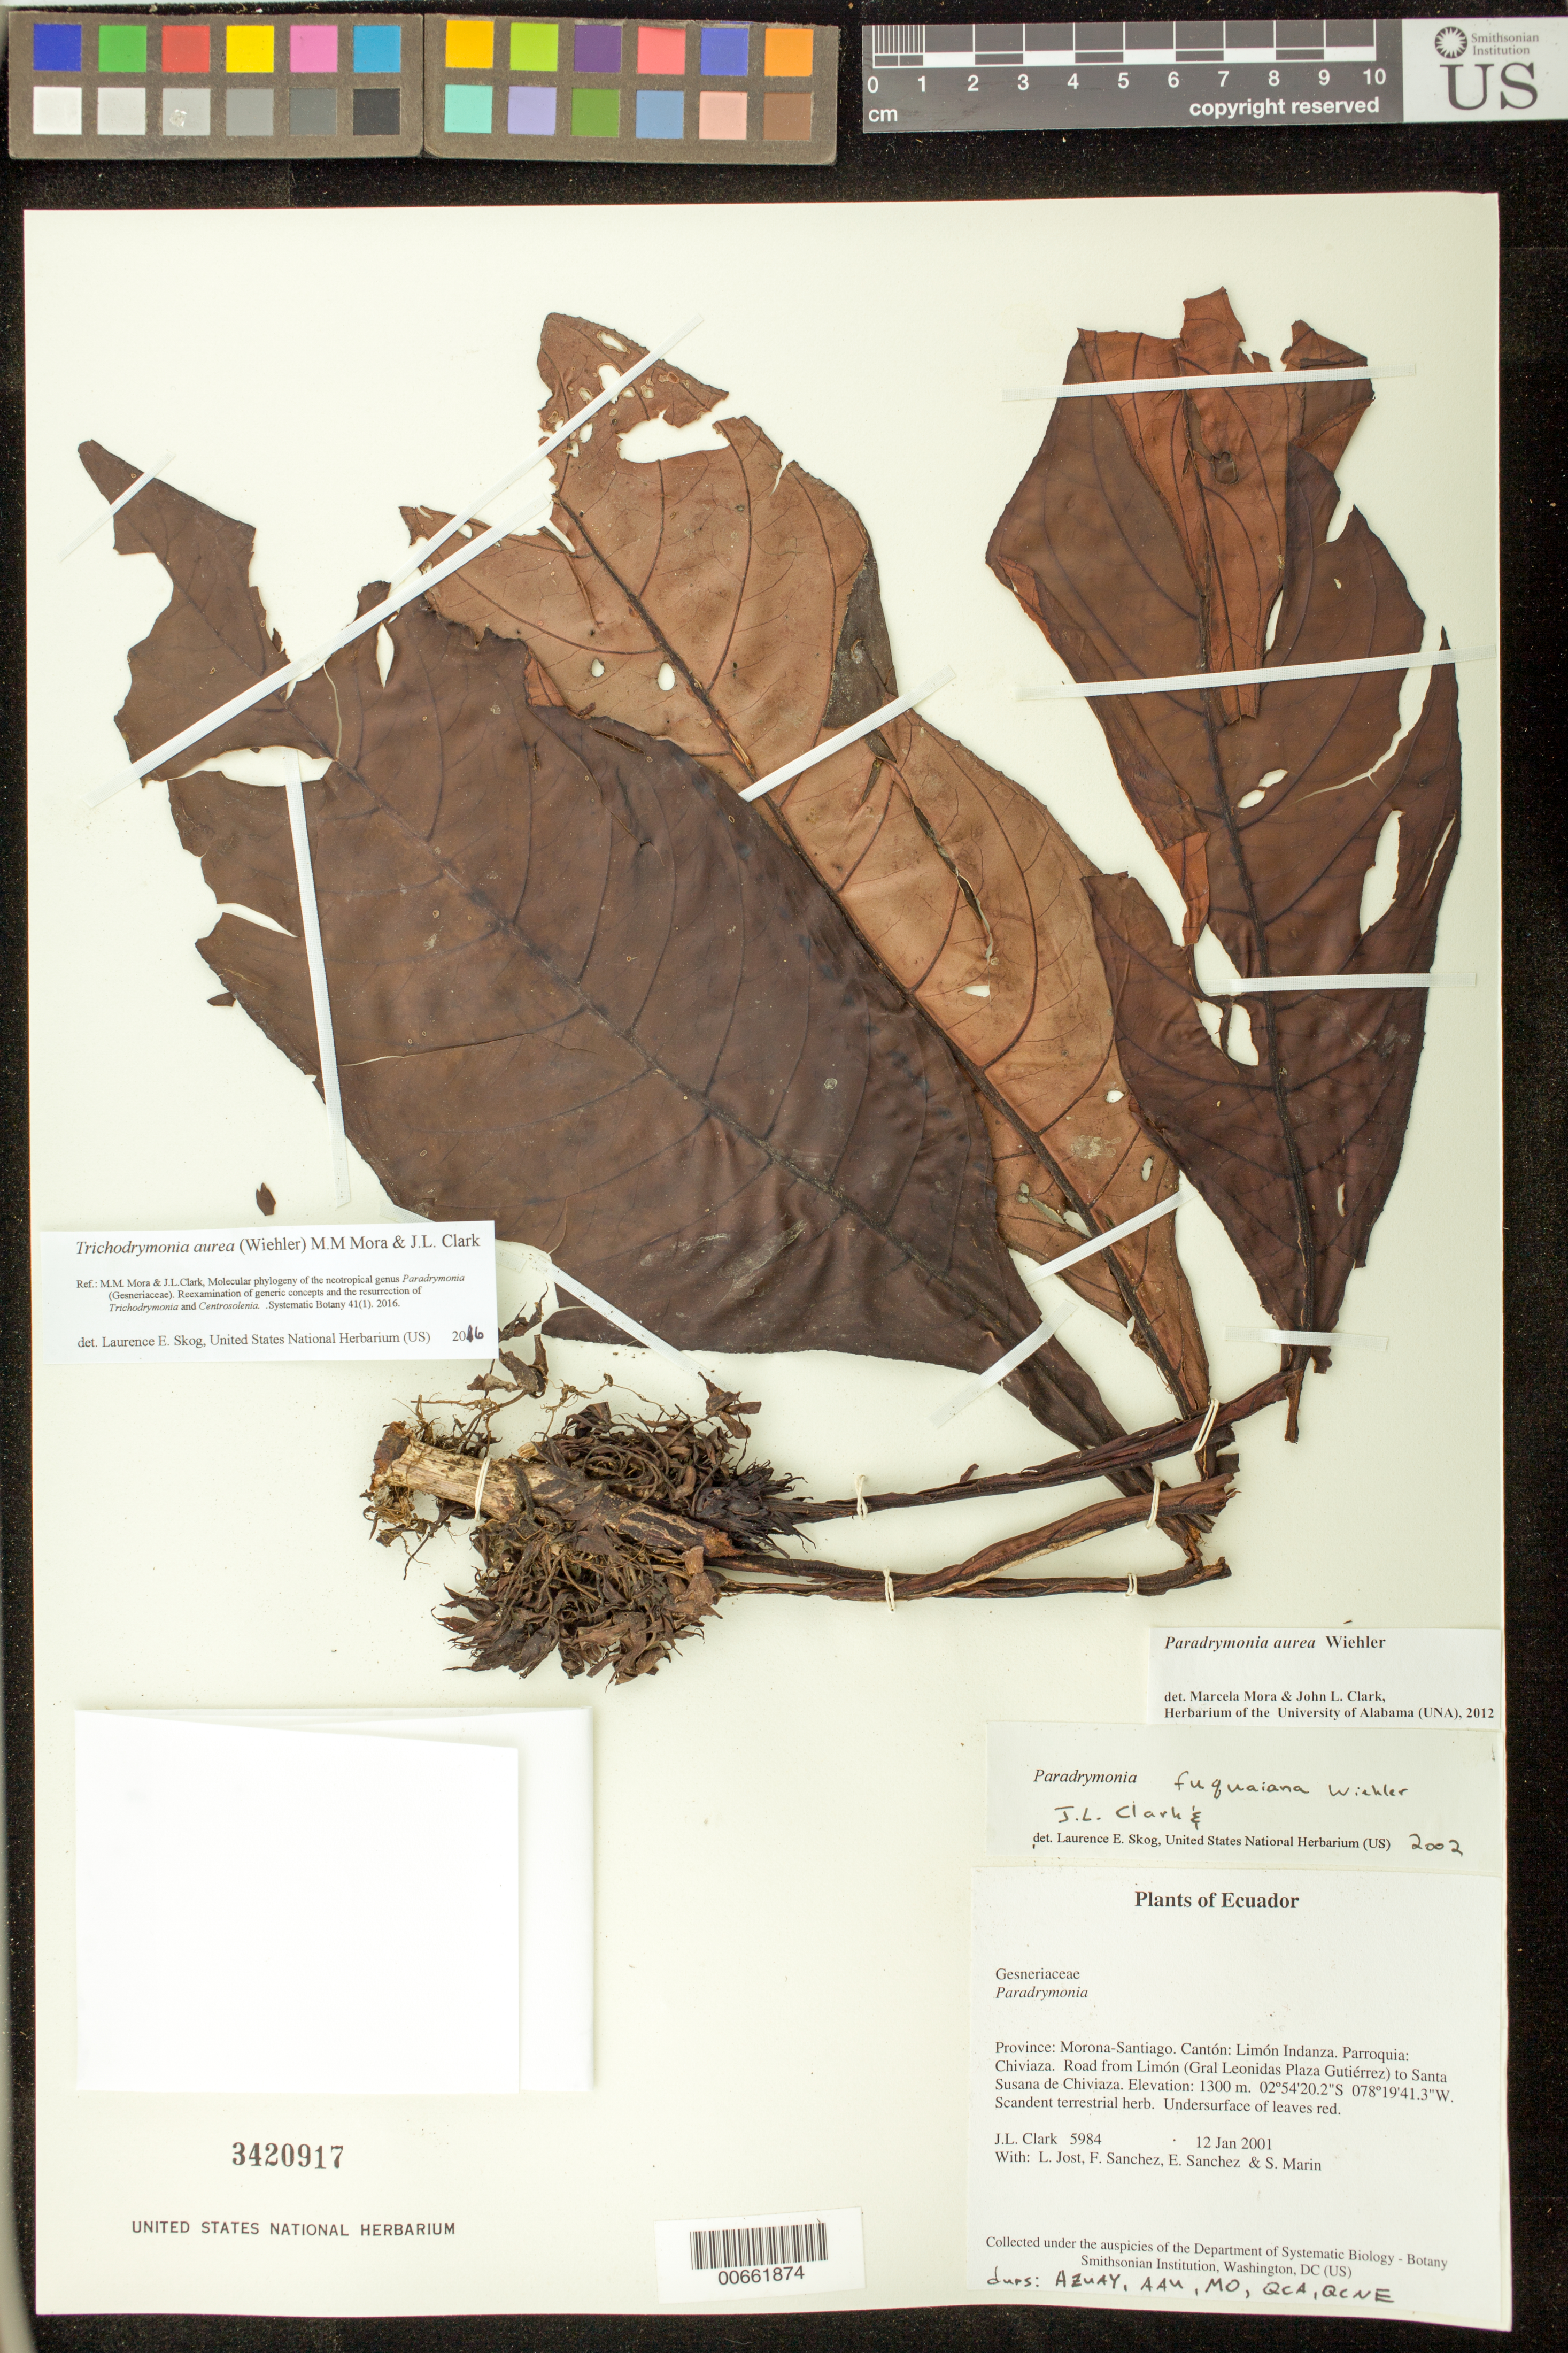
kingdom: Plantae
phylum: Tracheophyta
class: Magnoliopsida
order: Lamiales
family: Gesneriaceae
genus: Trichodrymonia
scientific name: Trichodrymonia aurea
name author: (Wiehler) M.M. Mora & J.L. Clark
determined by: Skog, Laurence E.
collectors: J. L. Clark, L. Jost, F. Sanchez, E. Sanchez & S. Marin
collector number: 5984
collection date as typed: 12 Jan 2001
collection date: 2001-01-12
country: Ecuador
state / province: Morona-Santiago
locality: Cantón: Limón Indanza. Parroquia: Chiviaza. Road from Limón (Gral Leonidas Plaza Gutiérrez) to Santa Susana de Chiviaza.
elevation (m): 1300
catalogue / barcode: US 3420917